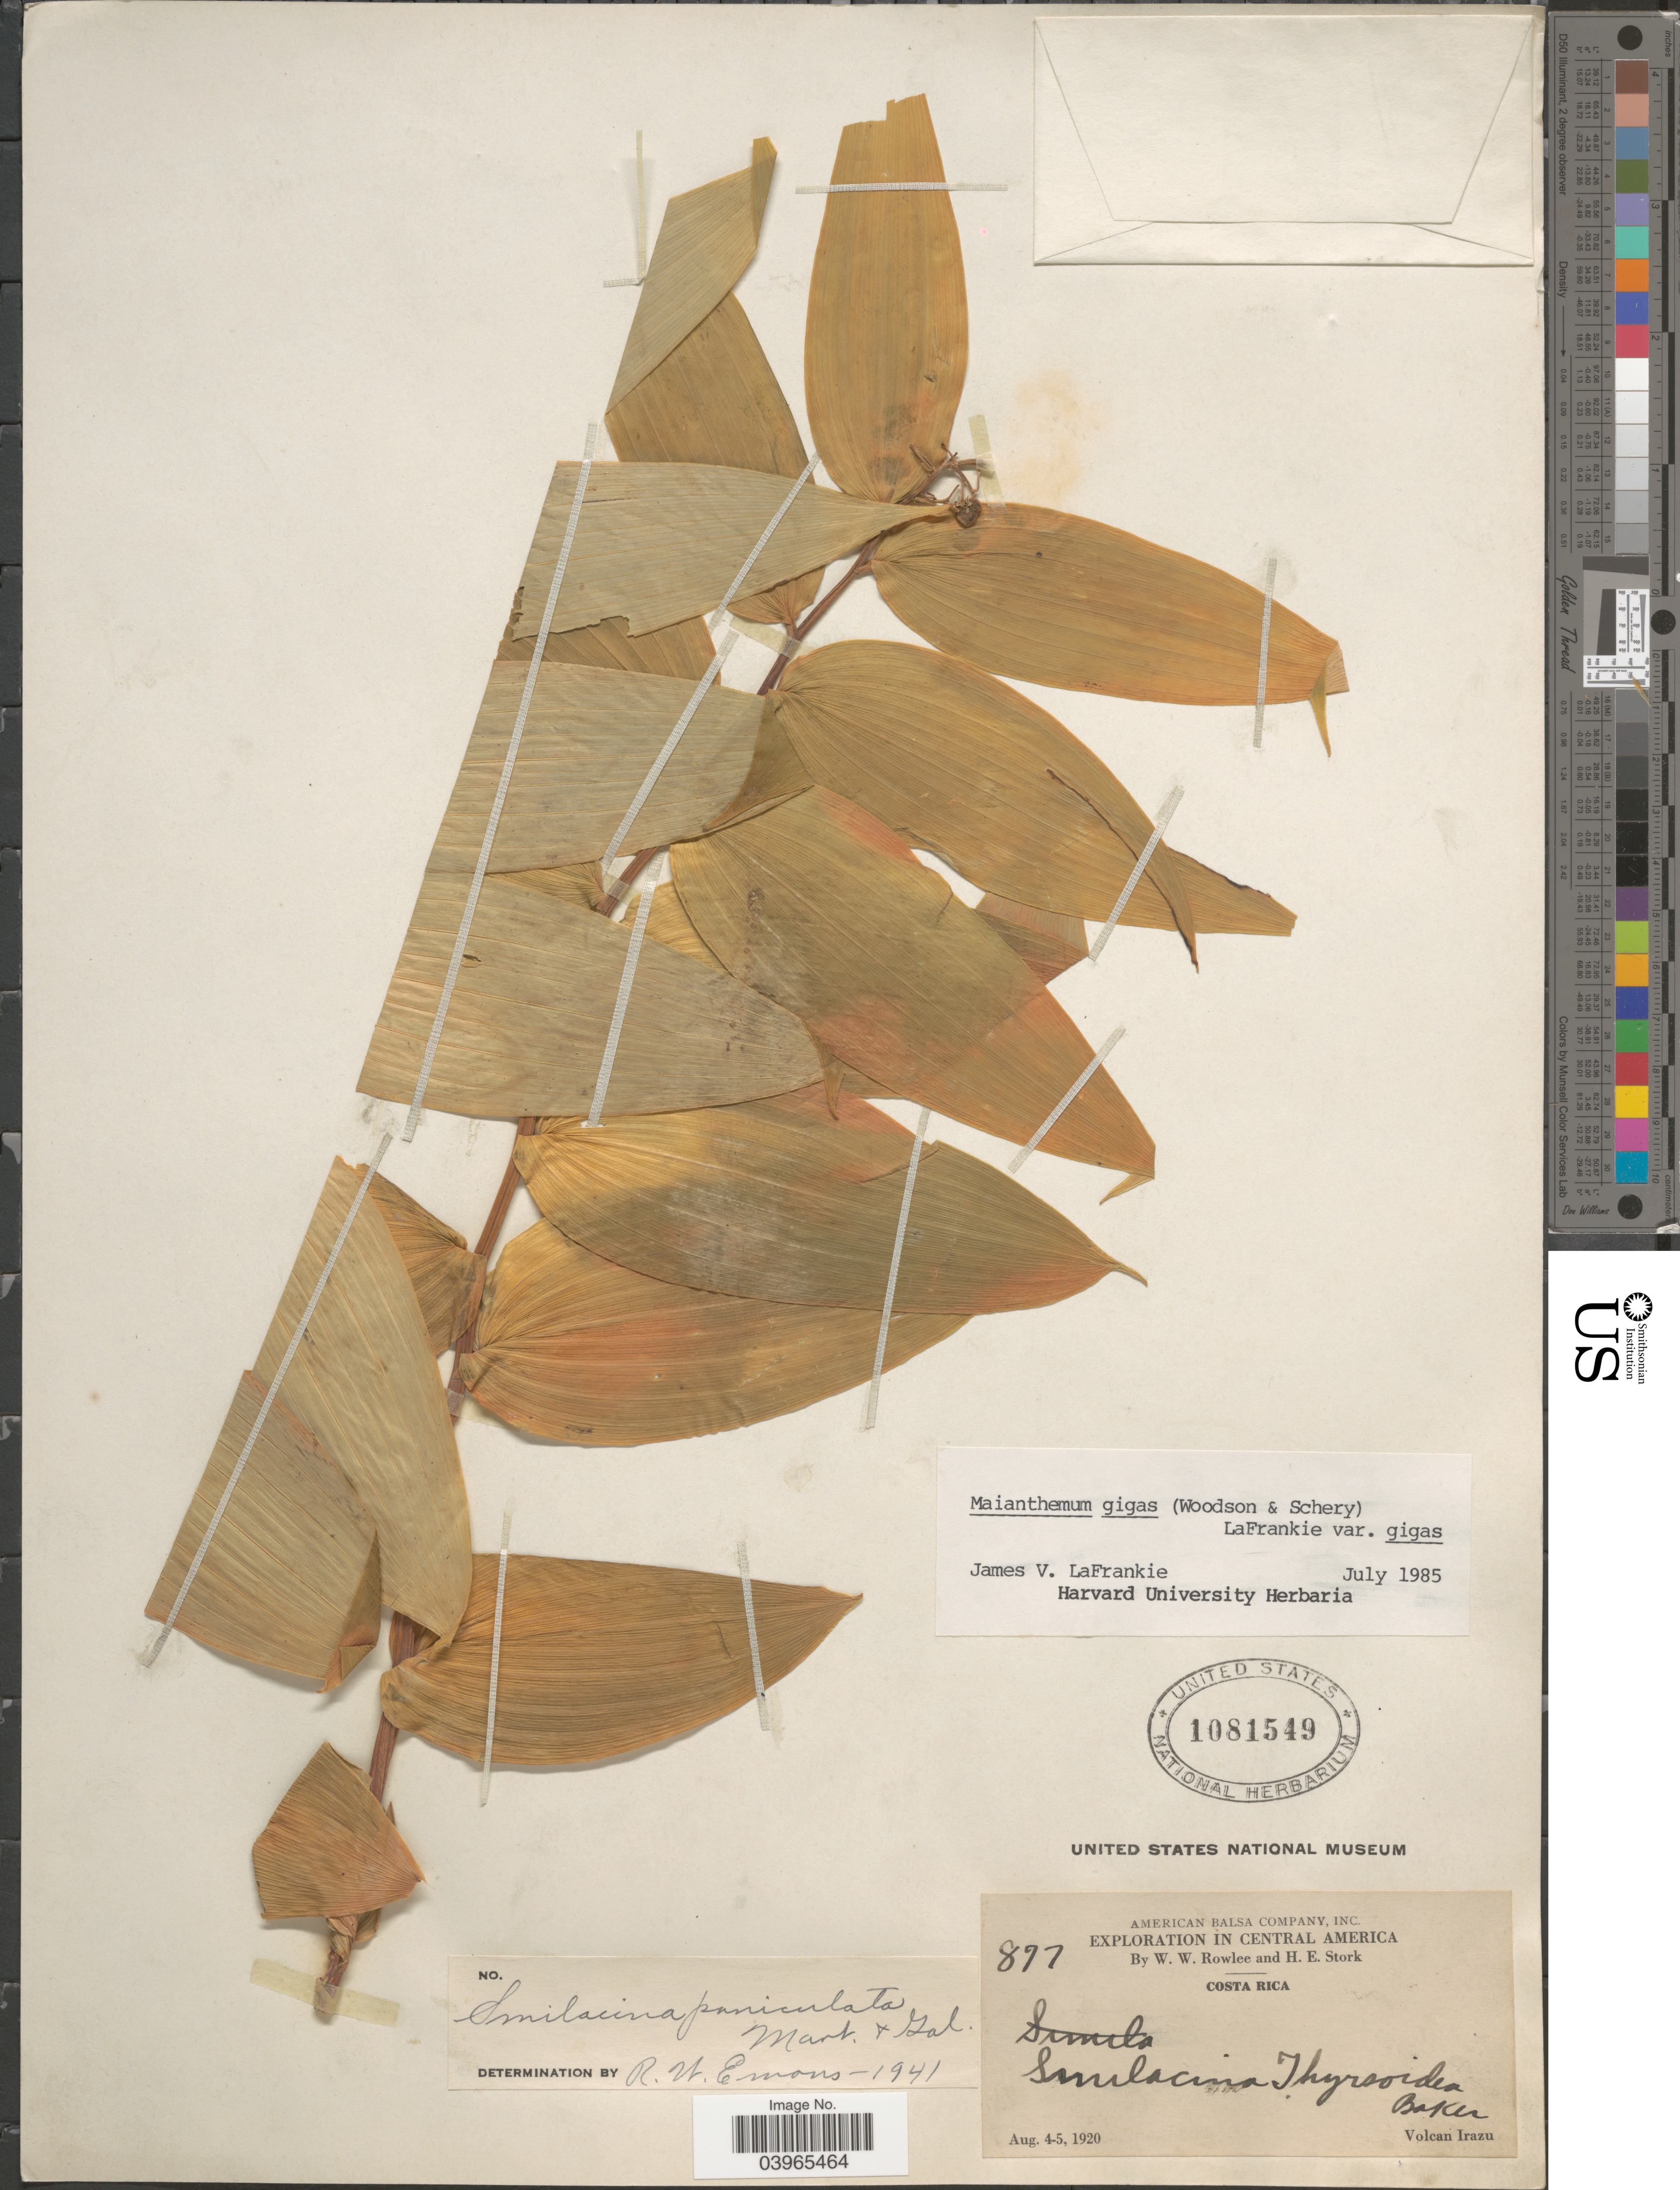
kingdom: Plantae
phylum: Tracheophyta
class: Liliopsida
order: Asparagales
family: Asparagaceae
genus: Maianthemum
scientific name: Maianthemum gigas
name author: (Woodson) LaFrankie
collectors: W. W. Rowlee & H. E. Stork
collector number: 877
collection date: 1920-08-04/1920-08-05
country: Costa Rica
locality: Volcan Irazu.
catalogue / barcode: US 1081549